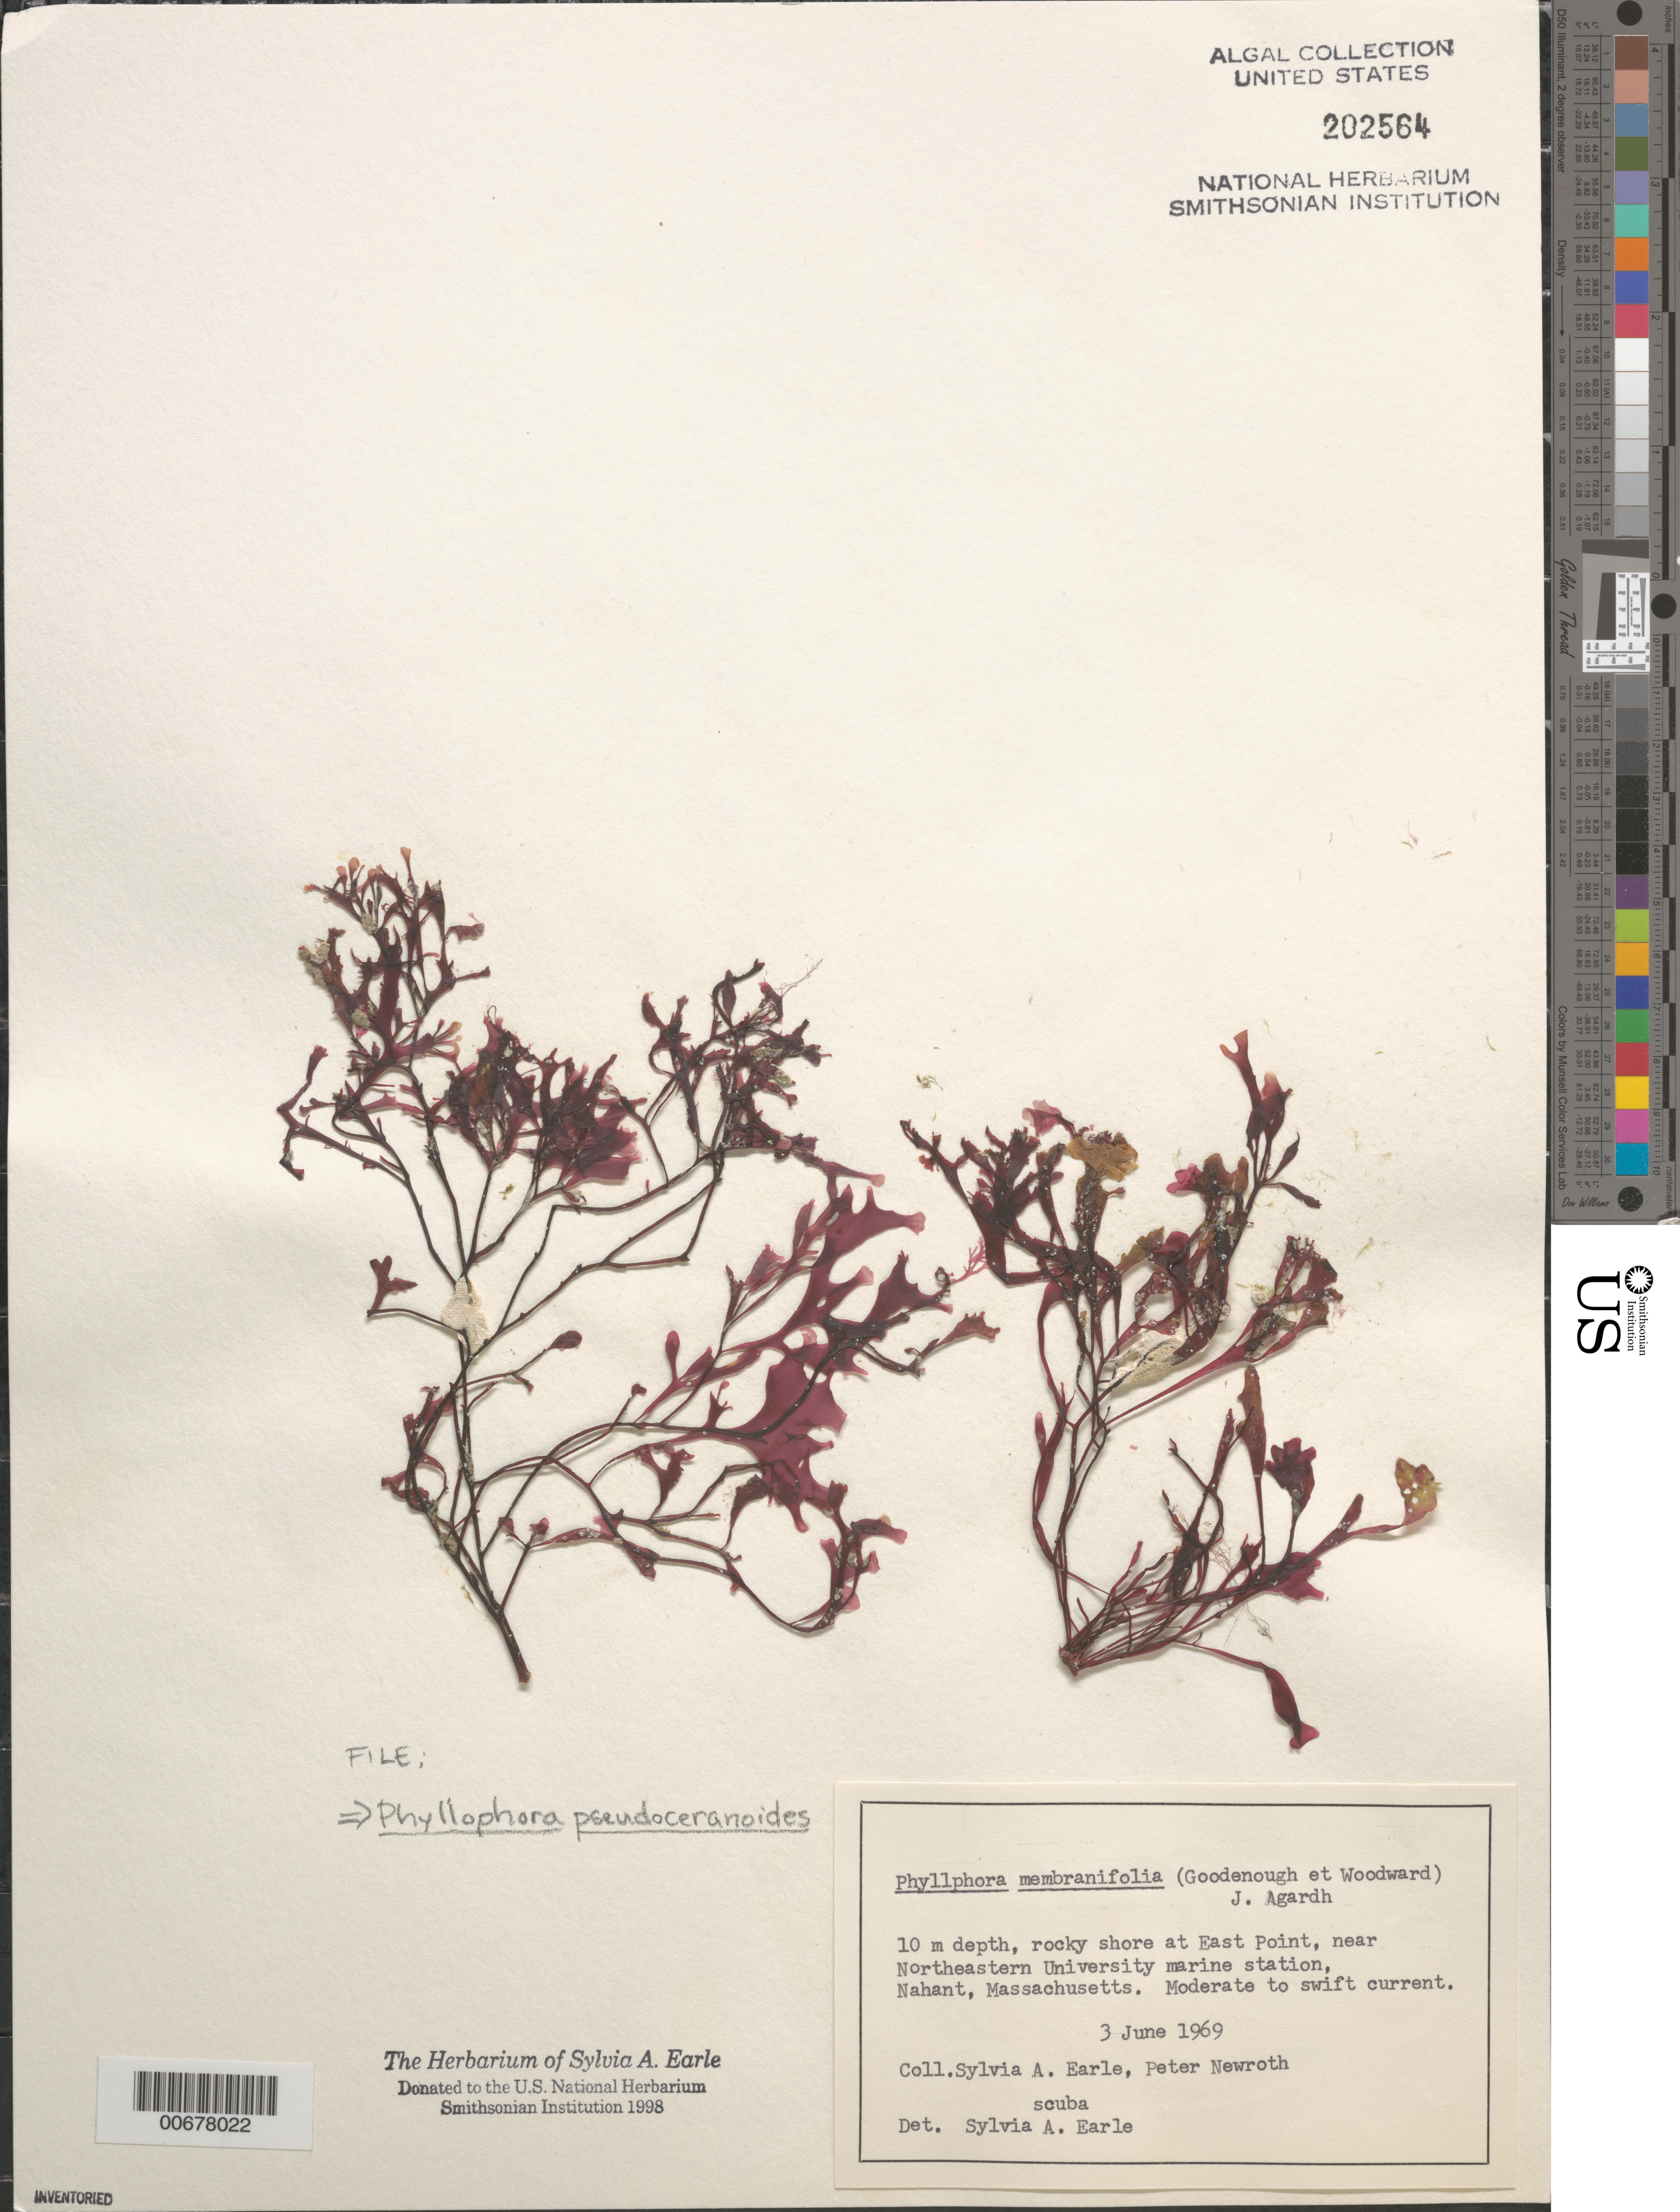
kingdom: Plantae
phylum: Rhodophyta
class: Florideophyceae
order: Gigartinales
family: Phyllophoraceae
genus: Phyllophora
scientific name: Phyllophora pseudoceranoides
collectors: S. A. Earle & P. J. Newroth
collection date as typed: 03 Jun 1969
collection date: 1969-06-03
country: United States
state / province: Massachusetts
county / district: Essex County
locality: East Point, Nahant, near Northeastern University marine station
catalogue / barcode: US 202564